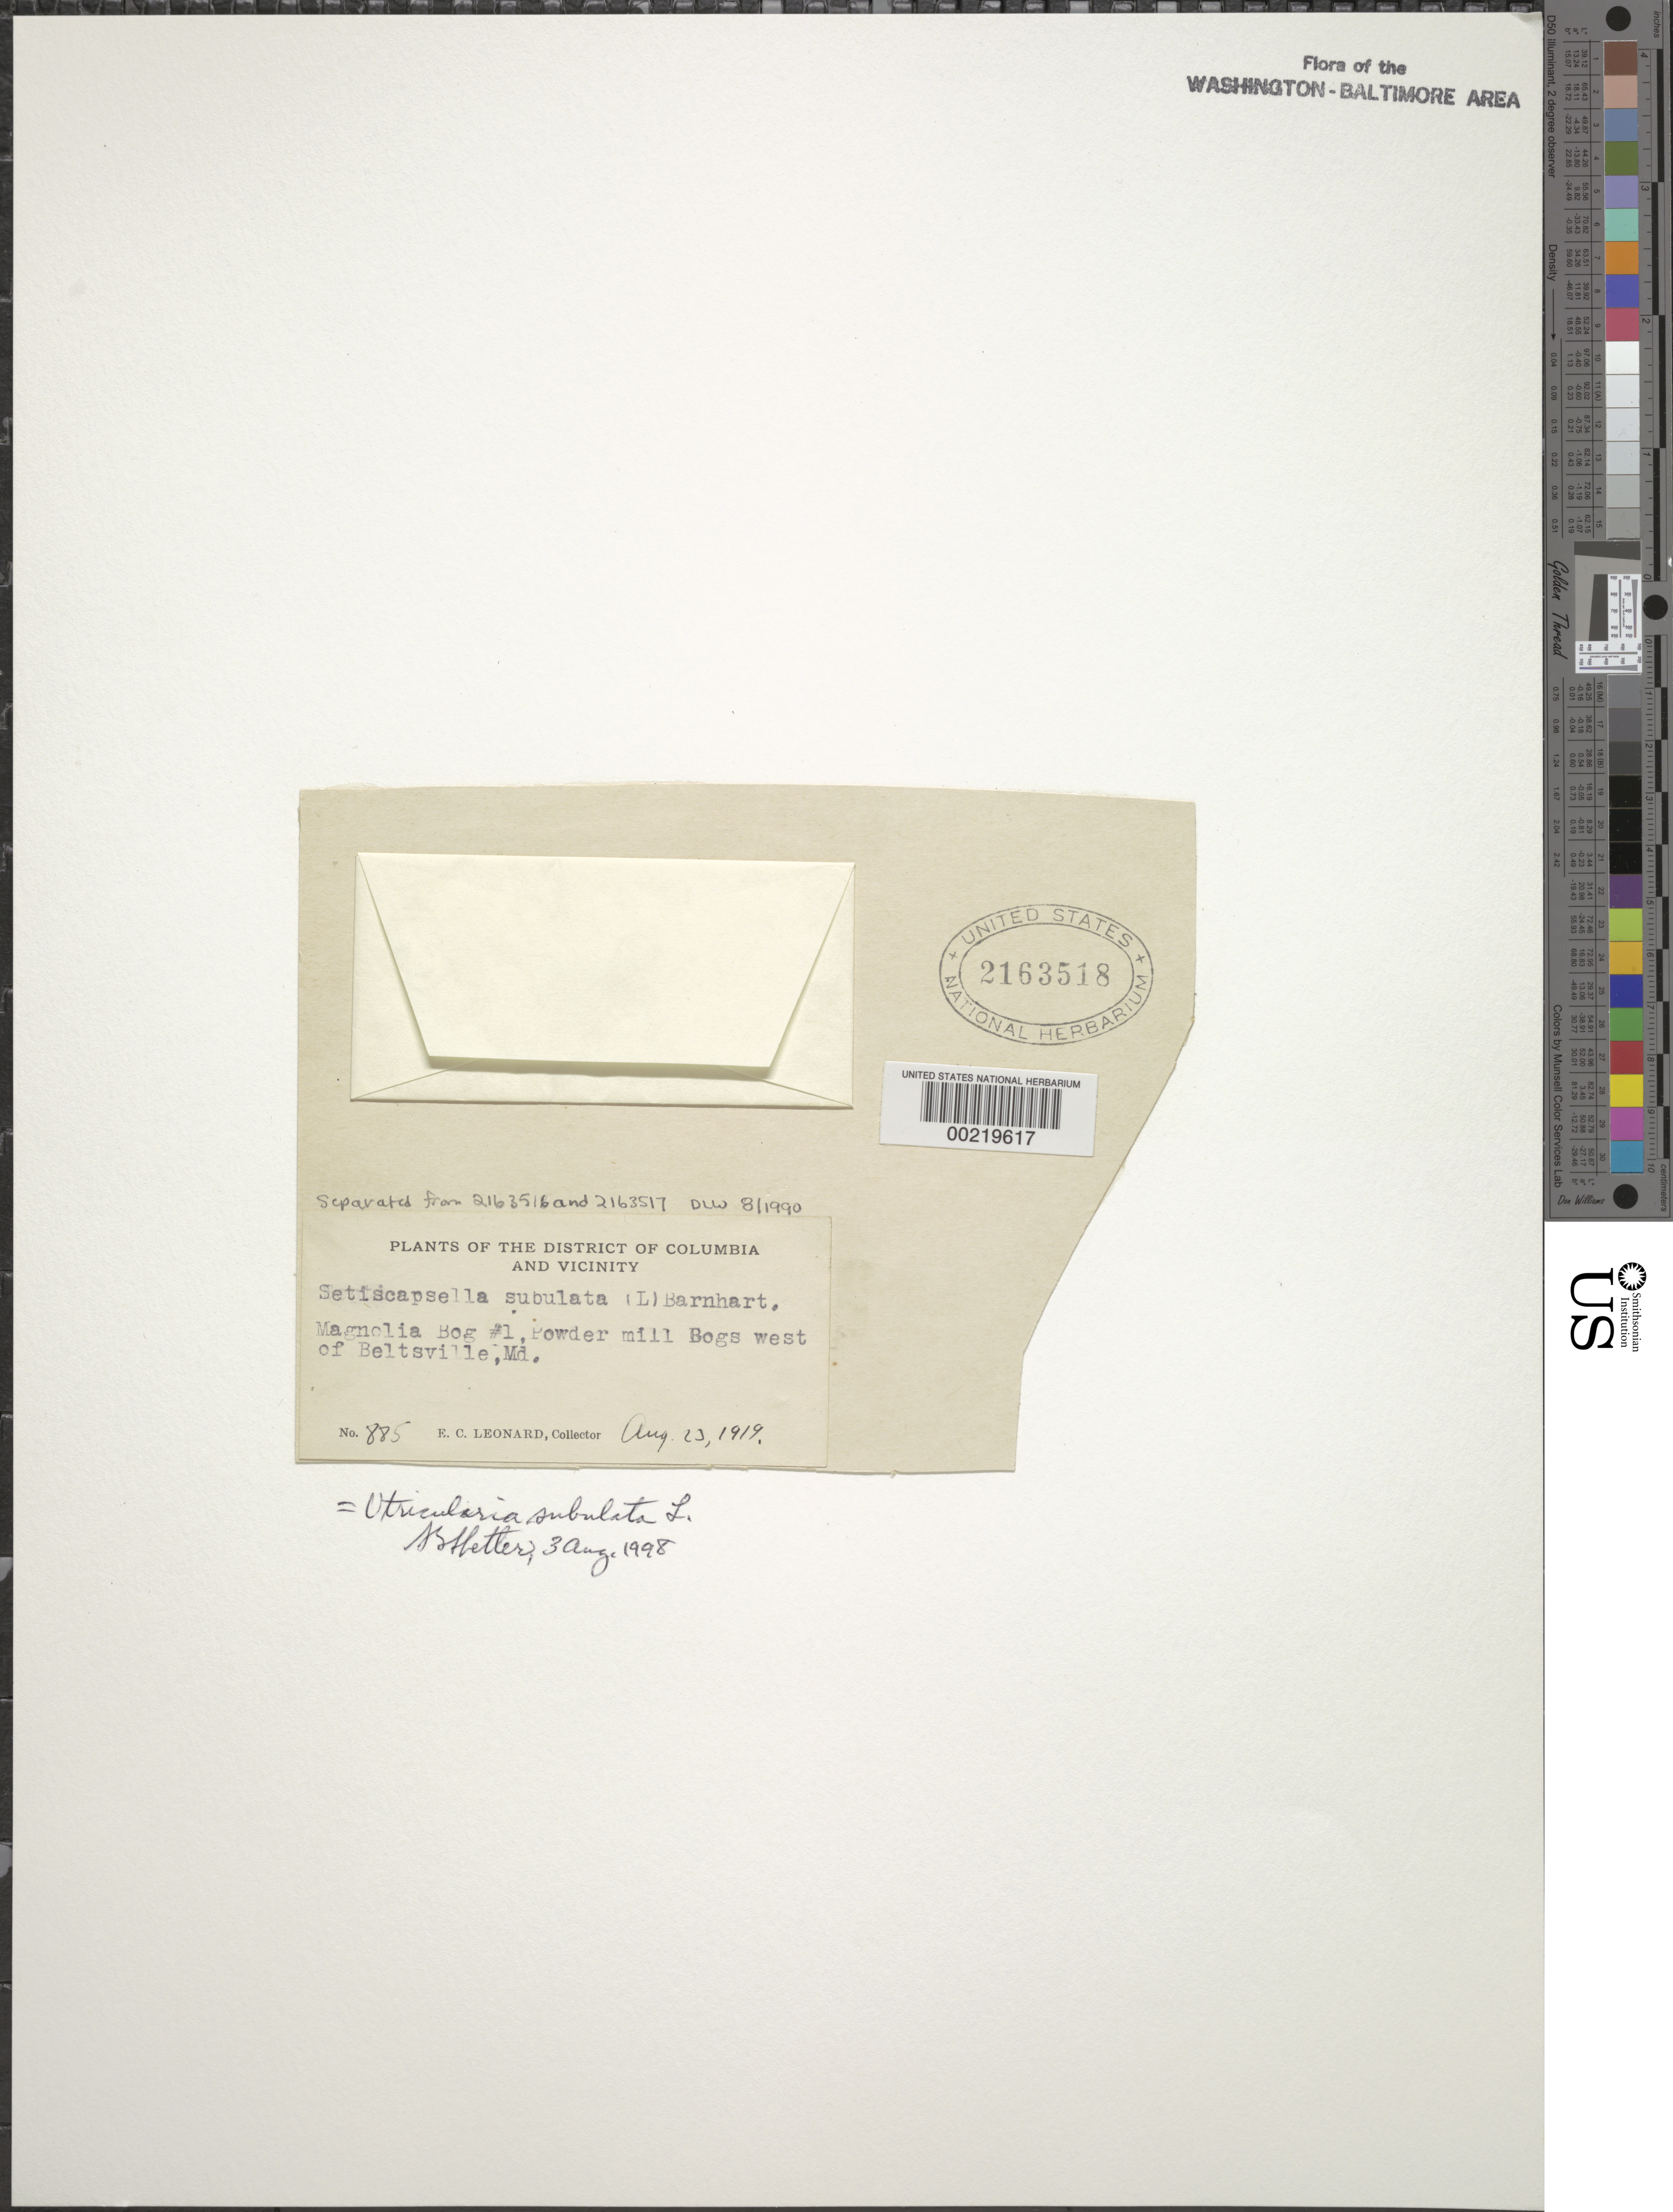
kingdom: Plantae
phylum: Tracheophyta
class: Magnoliopsida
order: Lamiales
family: Lentibulariaceae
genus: Utricularia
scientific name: Utricularia subulata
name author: L.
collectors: E. C. Leonard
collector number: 917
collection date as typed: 23 Aug 1919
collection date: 1919-08-23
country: United States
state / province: Maryland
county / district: Prince George's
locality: Powdermill Bog #2, Beltsville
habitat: Bog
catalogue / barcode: US 2163518